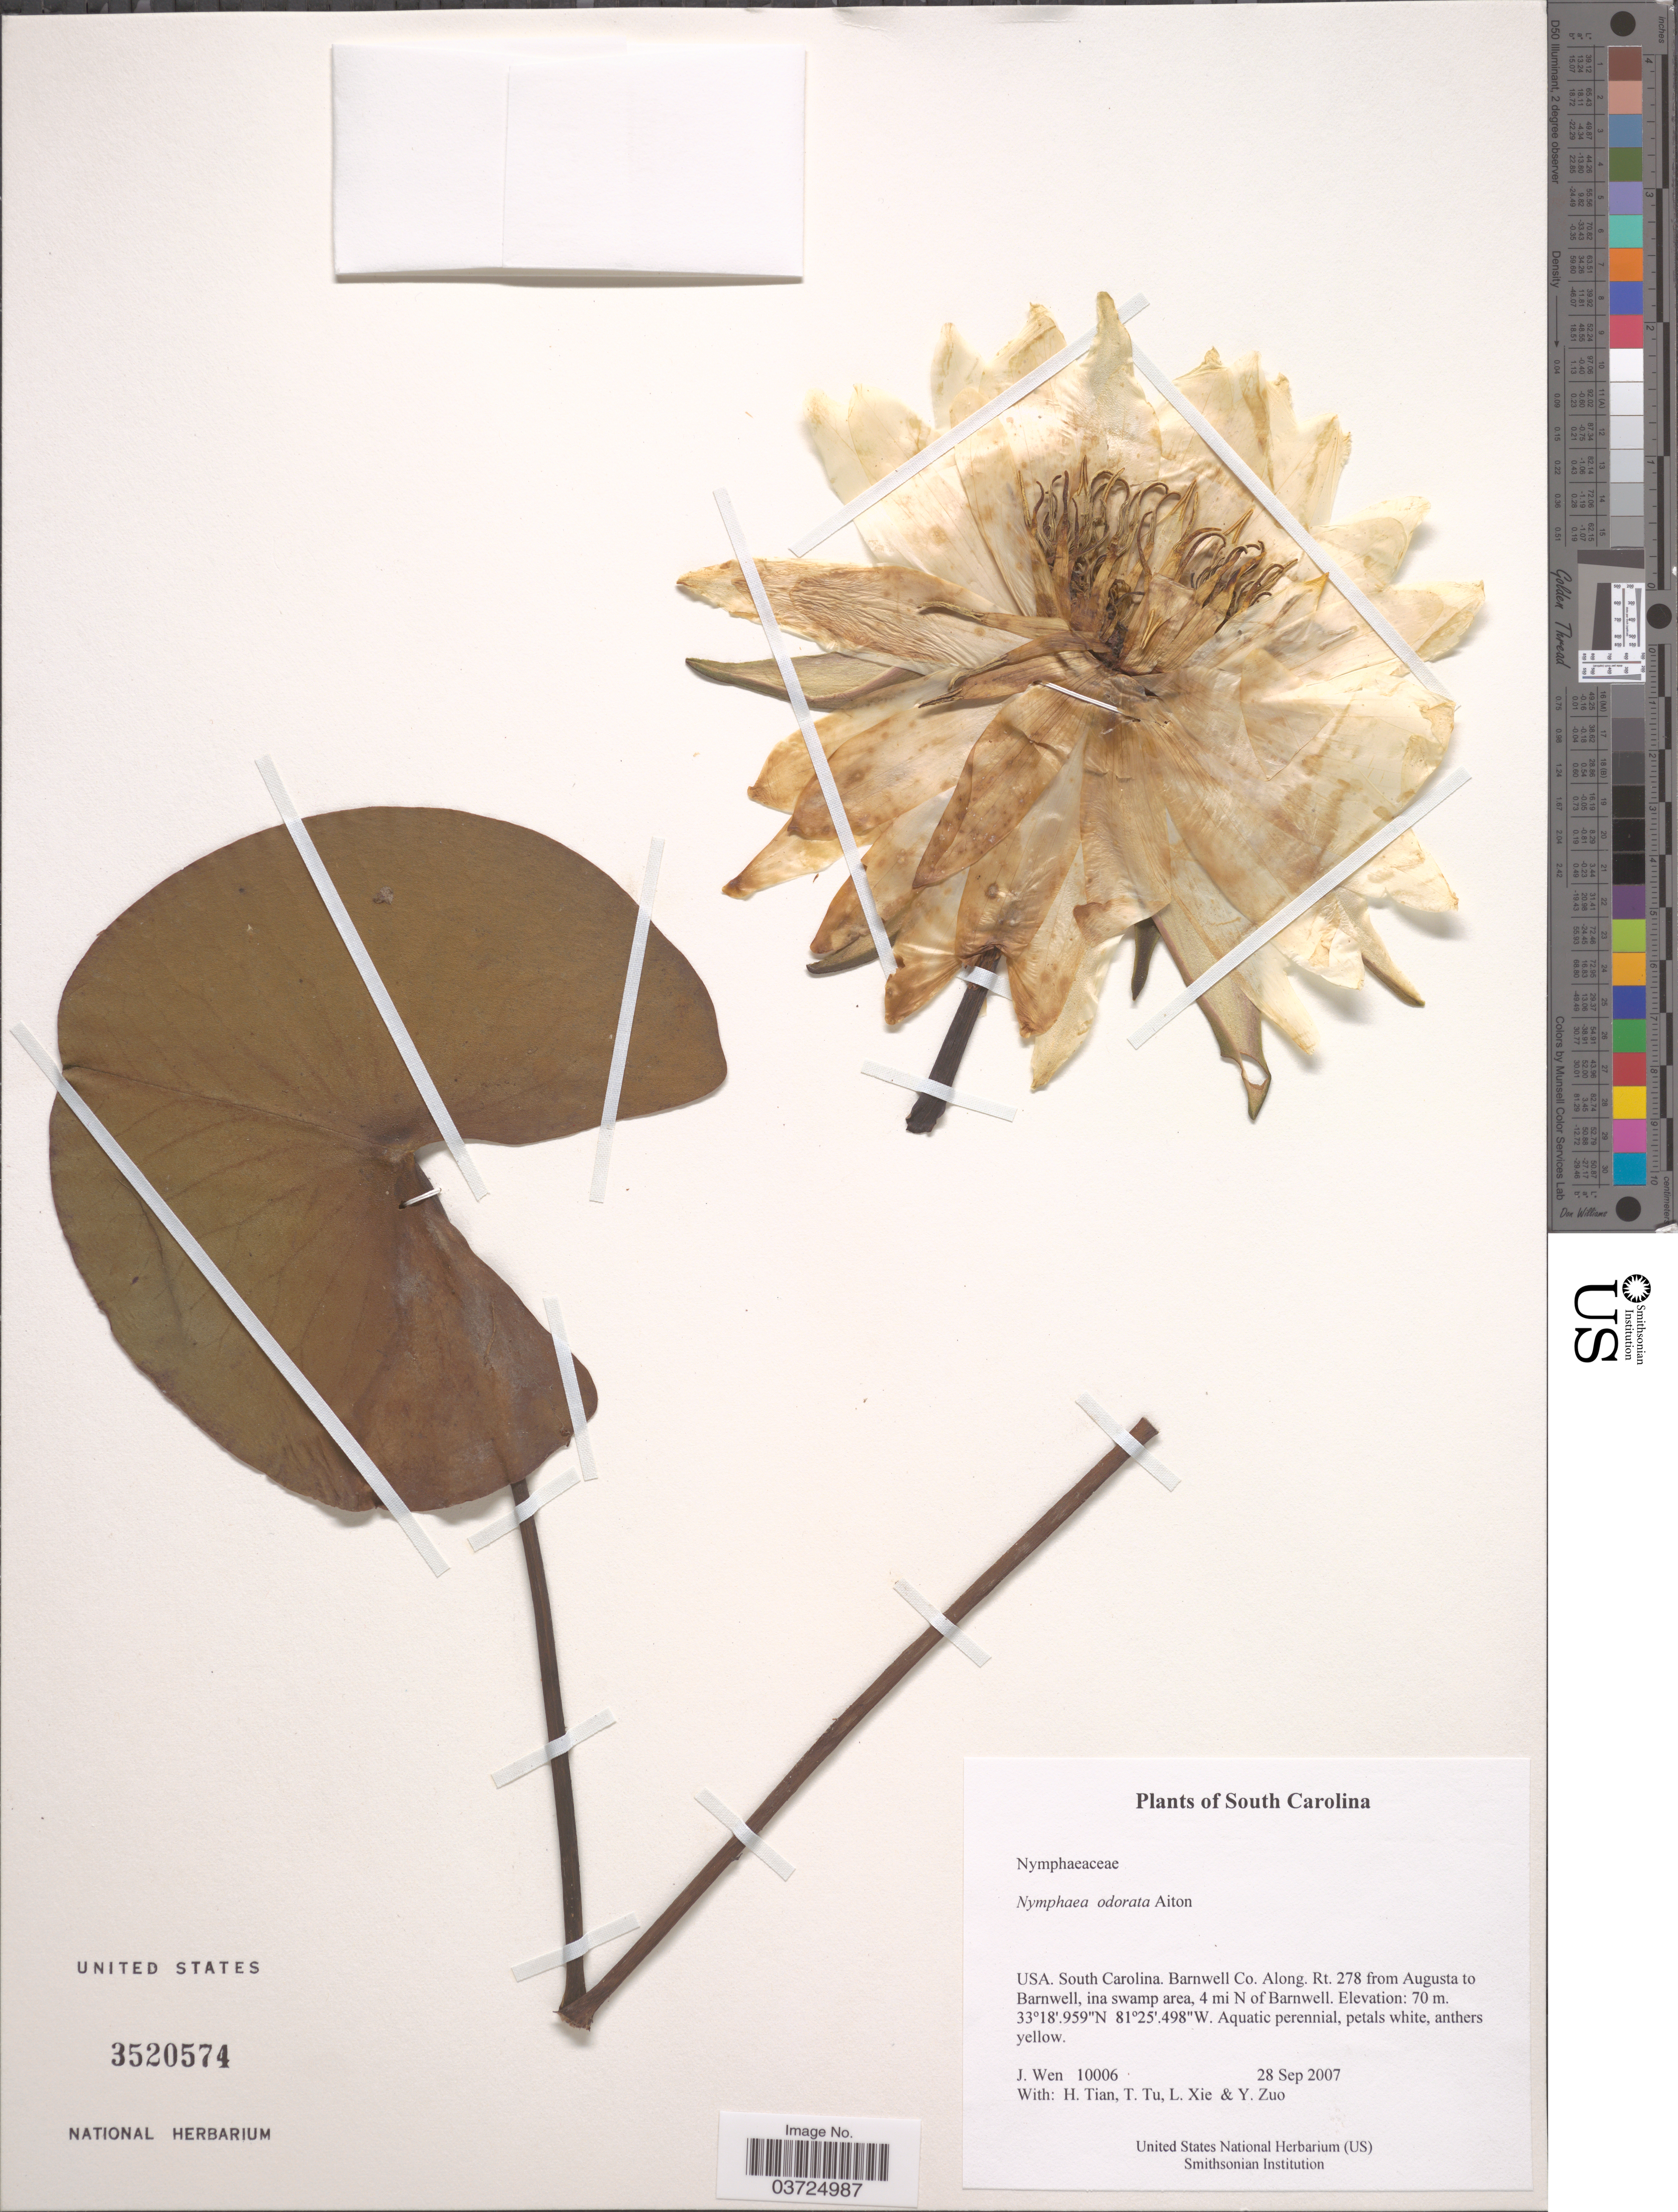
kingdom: Plantae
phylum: Tracheophyta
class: Magnoliopsida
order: Nymphaeales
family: Nymphaeaceae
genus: Nymphaea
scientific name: Nymphaea odorata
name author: Aiton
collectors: J. Wen, H. Tian, T. Tu, L. Xie & Y. Zuo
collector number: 10006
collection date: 2007-09-28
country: United States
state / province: South Carolina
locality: Barnwell Co. Along Rt. 278 from Augusta to Barnwell, ina swamp area, 4 mi N of Barnwell.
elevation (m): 70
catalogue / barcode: US 3520574